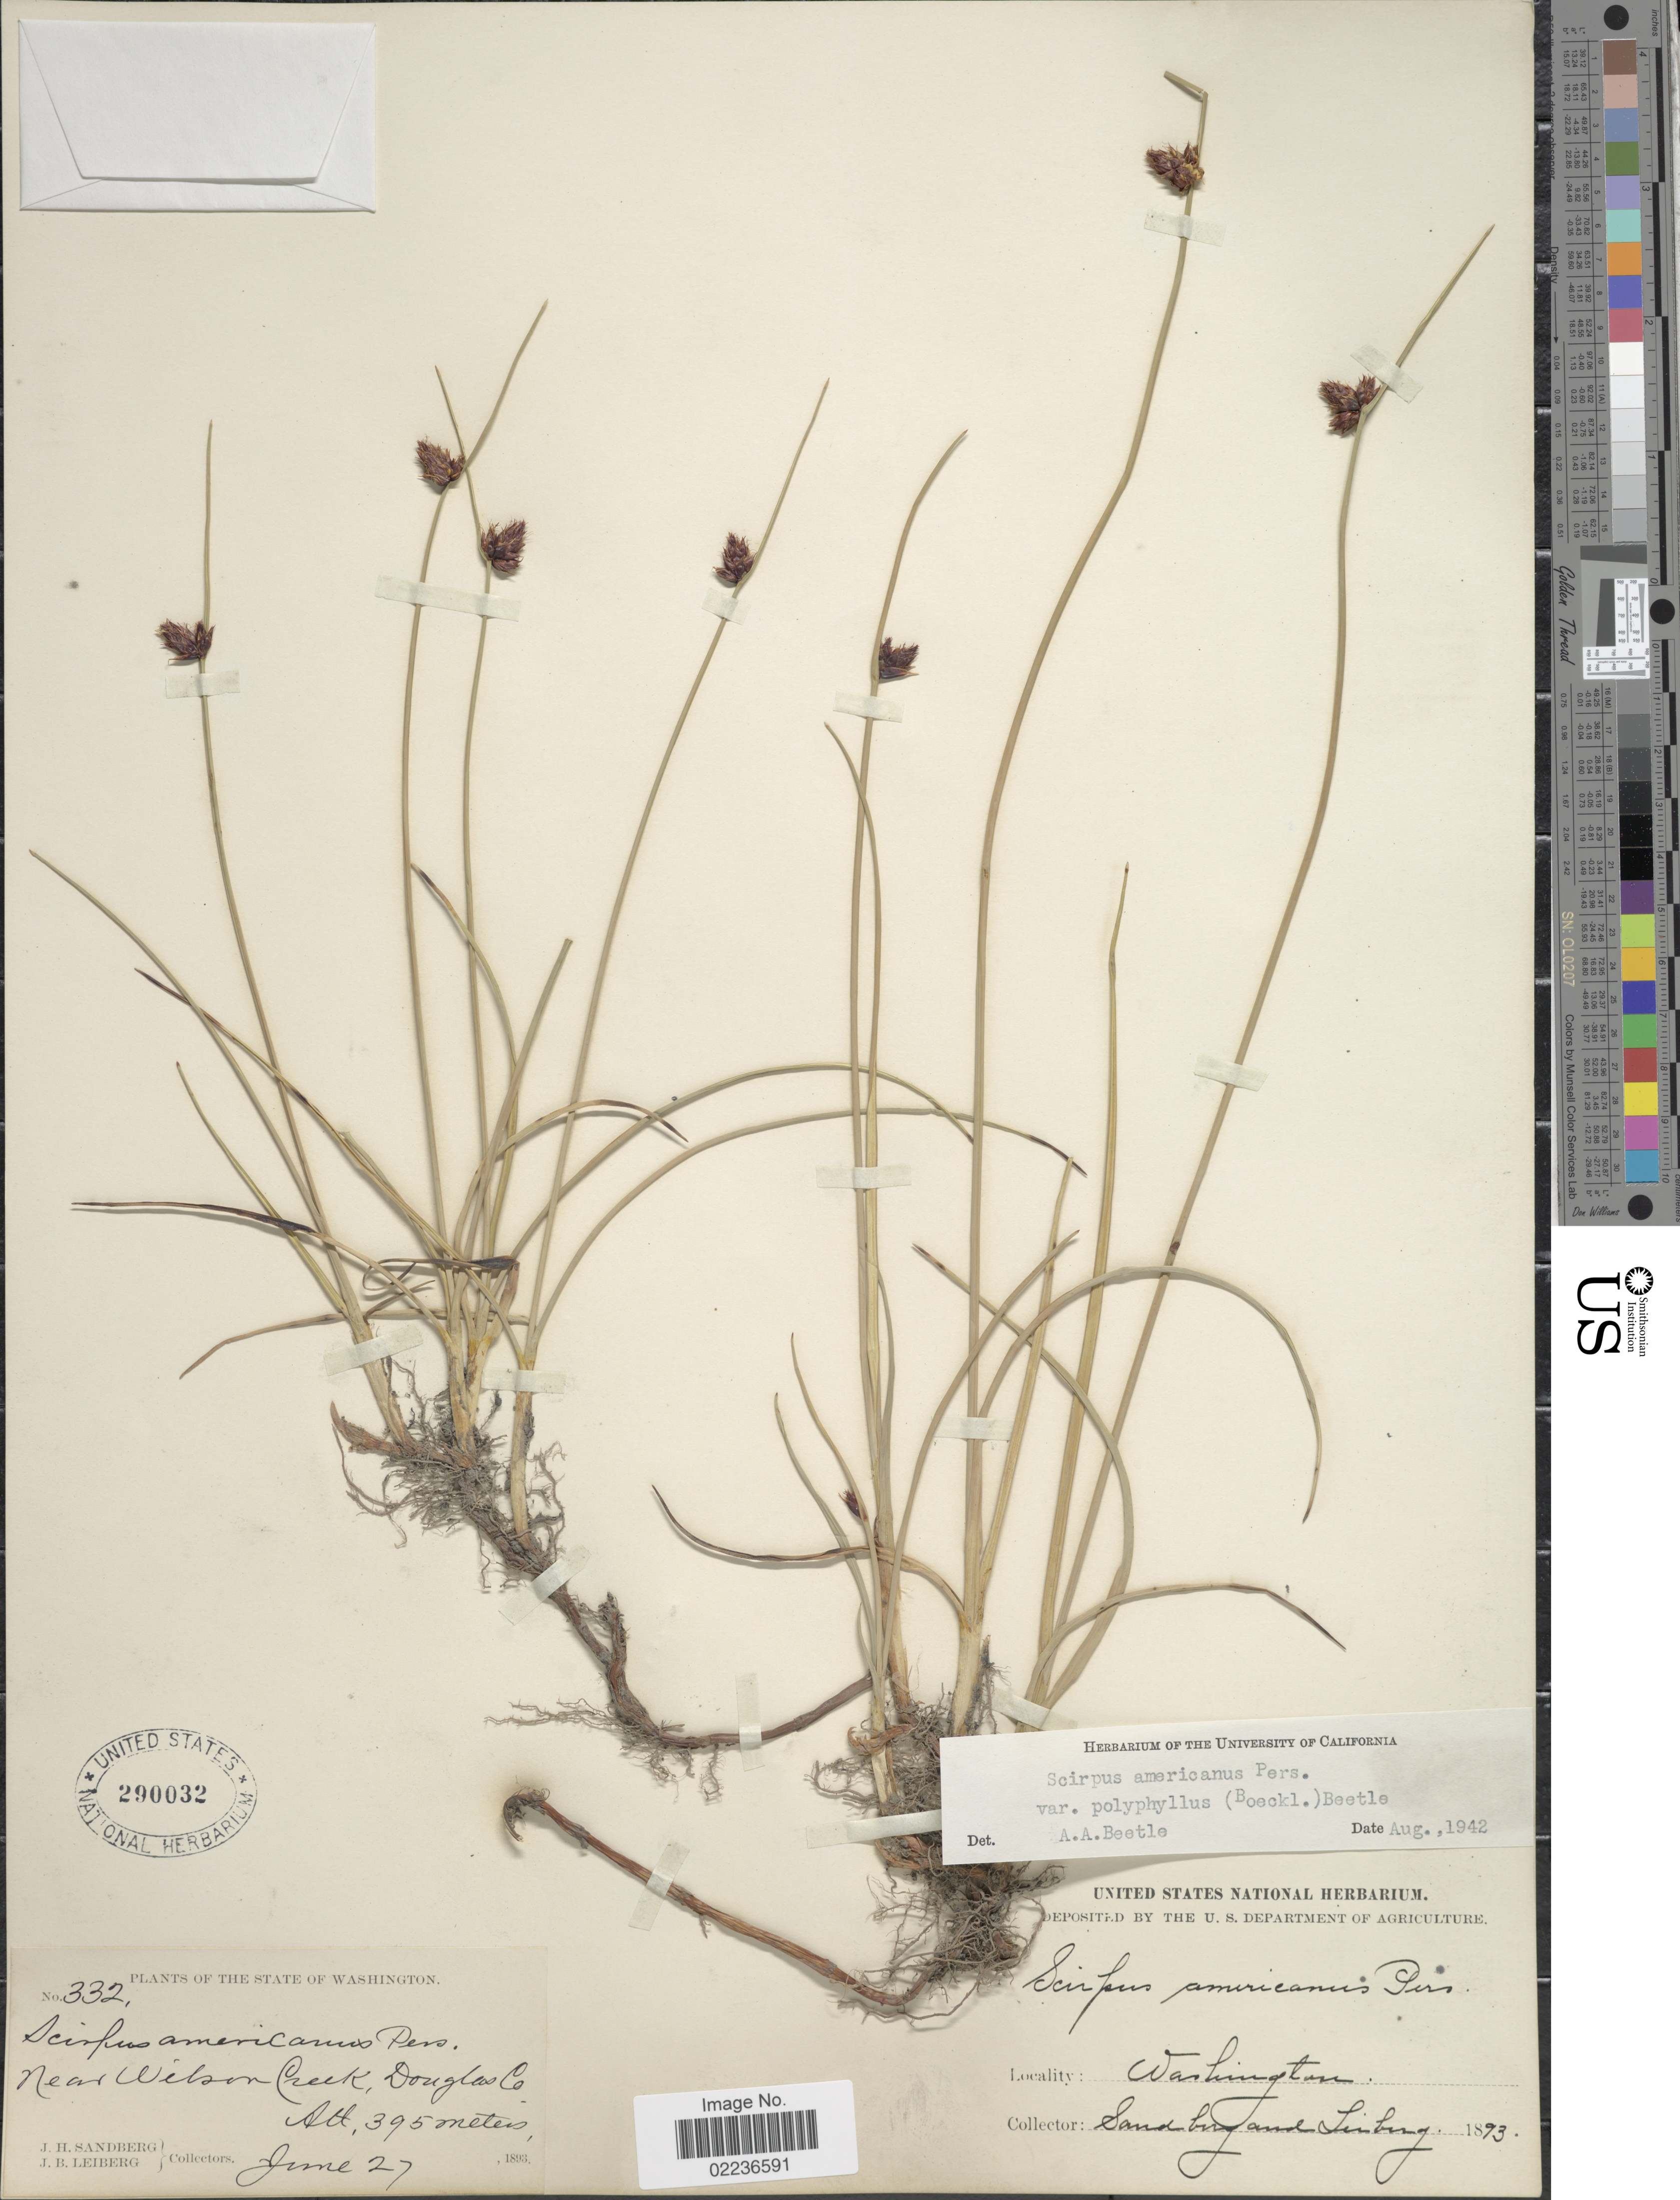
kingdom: Plantae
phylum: Tracheophyta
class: Liliopsida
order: Poales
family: Cyperaceae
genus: Schoenoplectus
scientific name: Schoenoplectus pungens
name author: (Vahl) Palla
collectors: J. H. Sandberg & J. B. Leiberg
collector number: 332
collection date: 1893-06-27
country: United States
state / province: Washington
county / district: Douglas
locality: Near Wilson Creek, Douglas Co.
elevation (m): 395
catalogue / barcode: US 290032